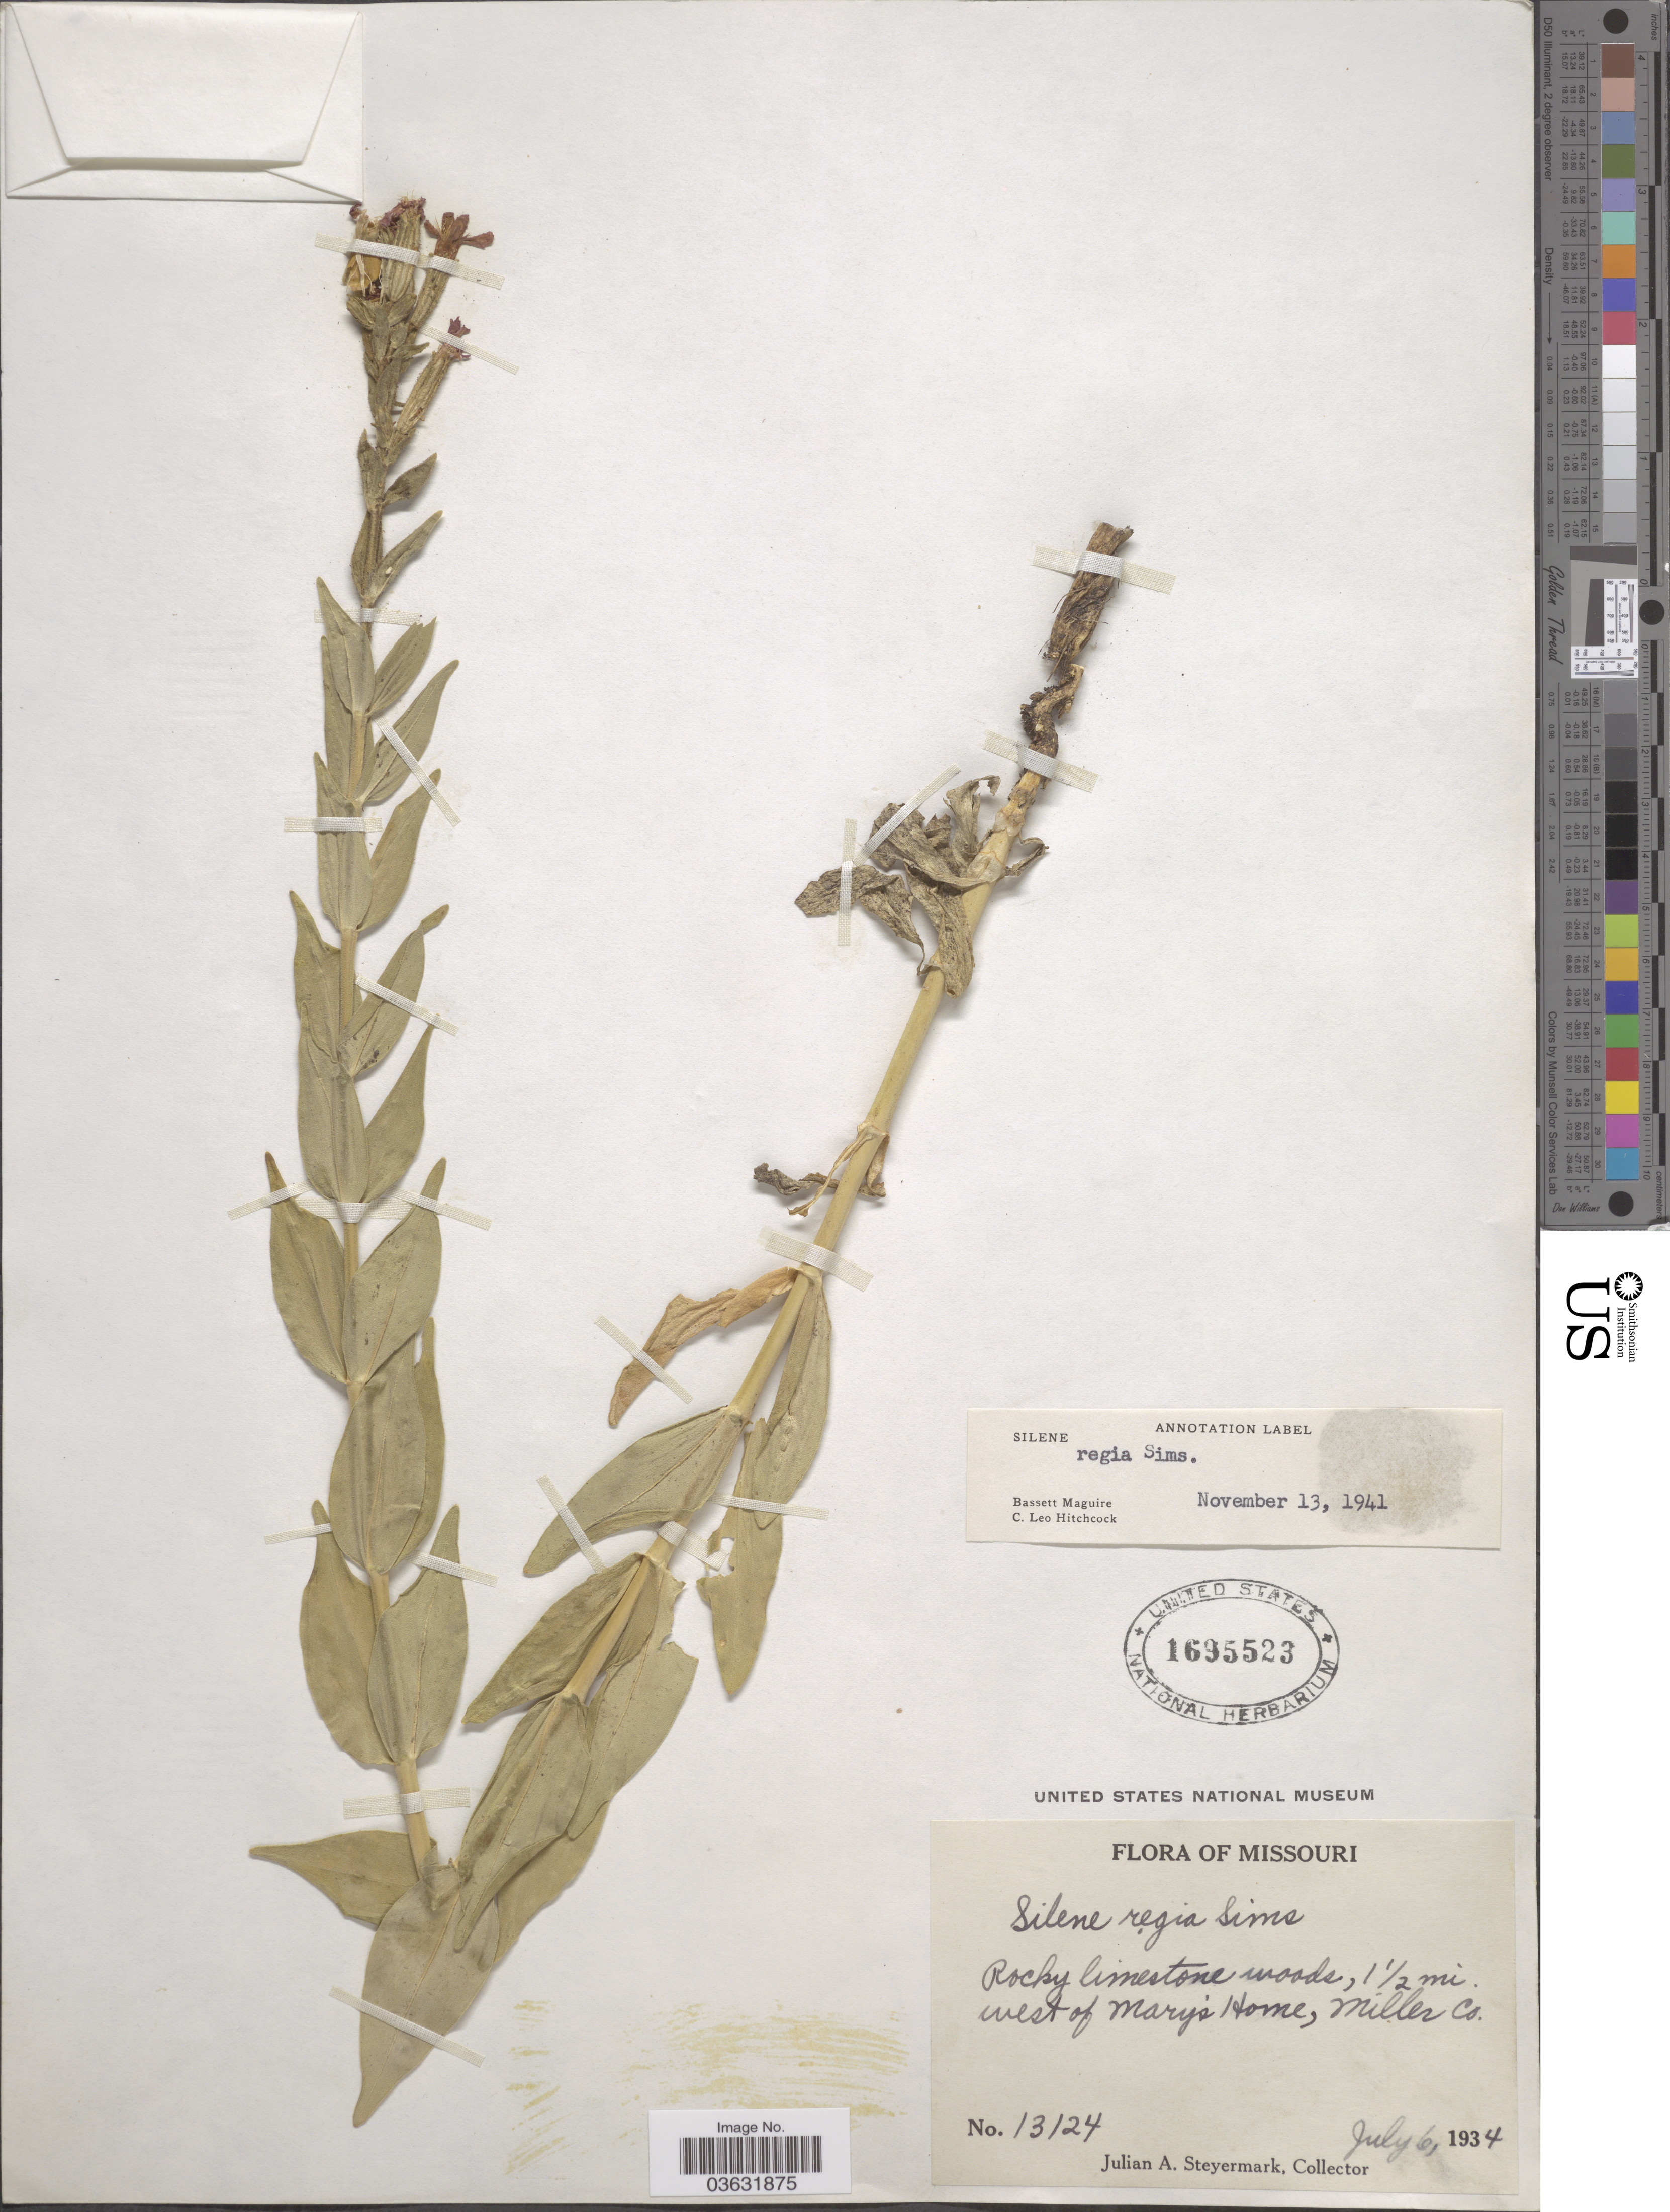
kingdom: Plantae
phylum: Tracheophyta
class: Magnoliopsida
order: Caryophyllales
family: Caryophyllaceae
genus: Silene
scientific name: Silene regia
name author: Sims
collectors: J. Steyermark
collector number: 13124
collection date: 1934-07-06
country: United States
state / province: Missouri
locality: Rocky limestone woods, 1½ west of Mary's Home, Miller Co.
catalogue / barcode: US 1695523